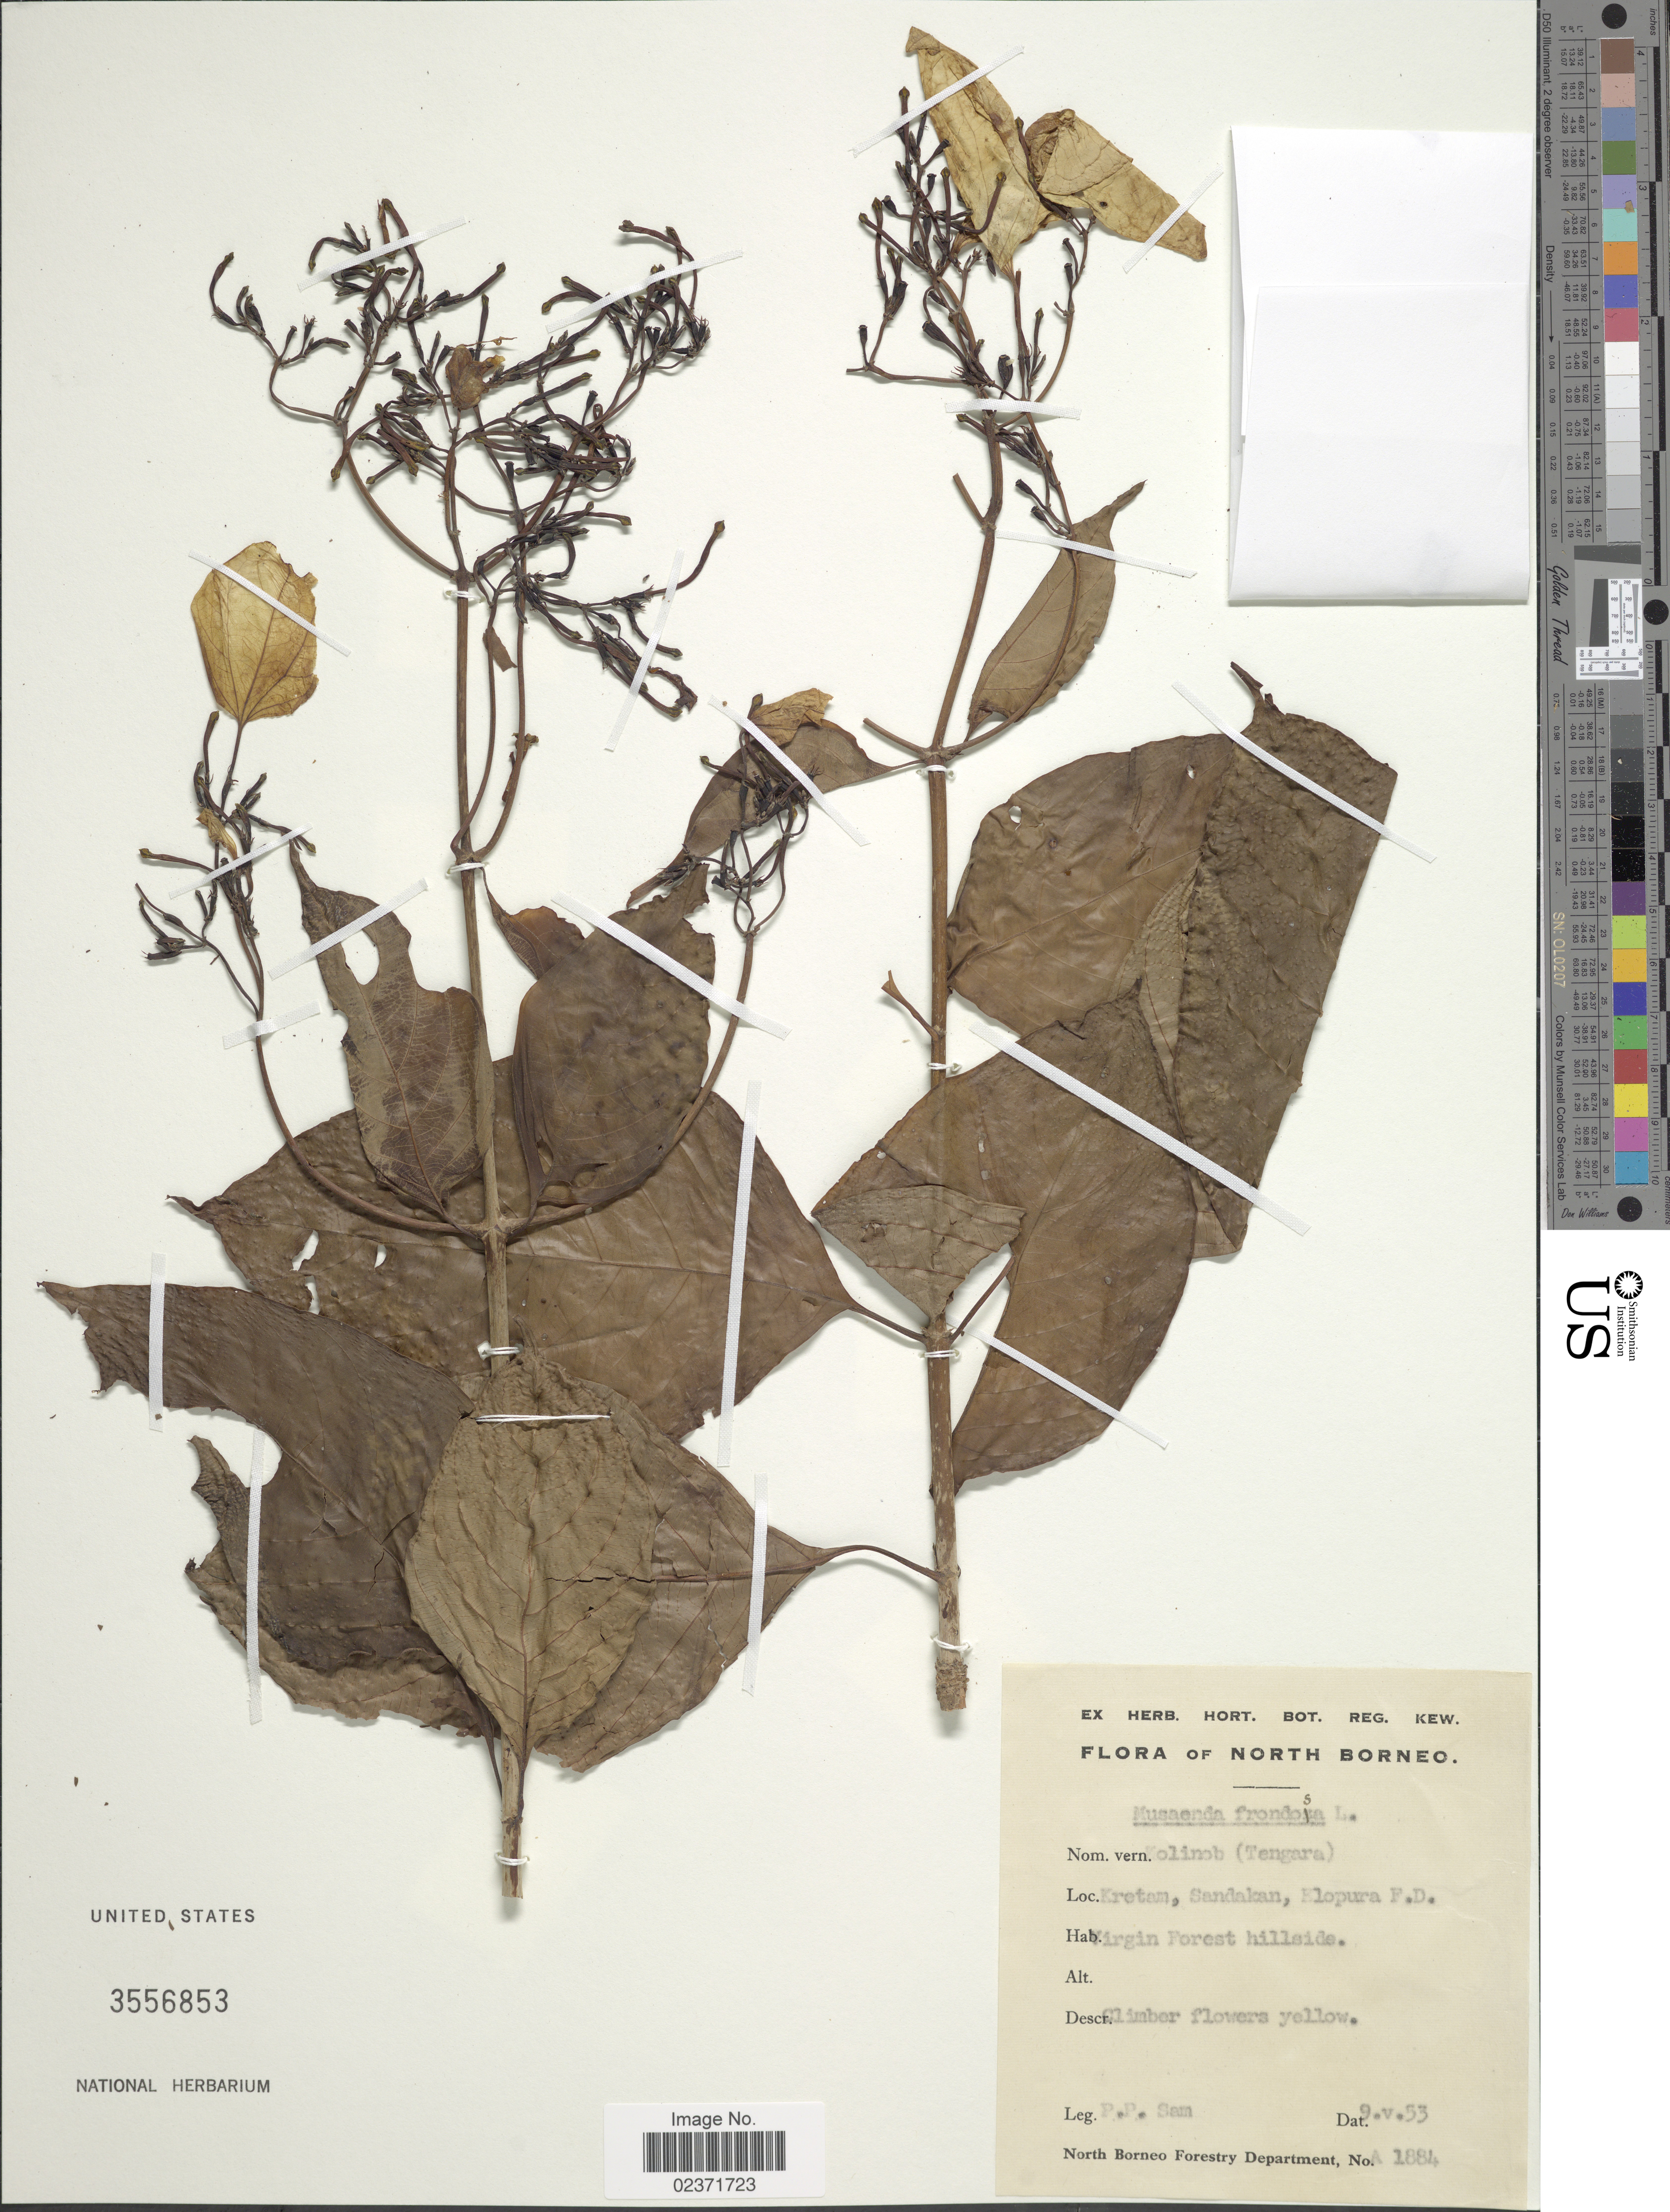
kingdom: Plantae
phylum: Tracheophyta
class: Magnoliopsida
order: Gentianales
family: Rubiaceae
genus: Mussaenda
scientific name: Mussaenda frondosa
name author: L.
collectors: P.P. Sam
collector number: A1884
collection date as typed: Transcribed d/m/y: 9/5/53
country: Malaysia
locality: North Borneo. Kretam, Sandakan, Elopura F.D.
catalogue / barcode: US 3556853